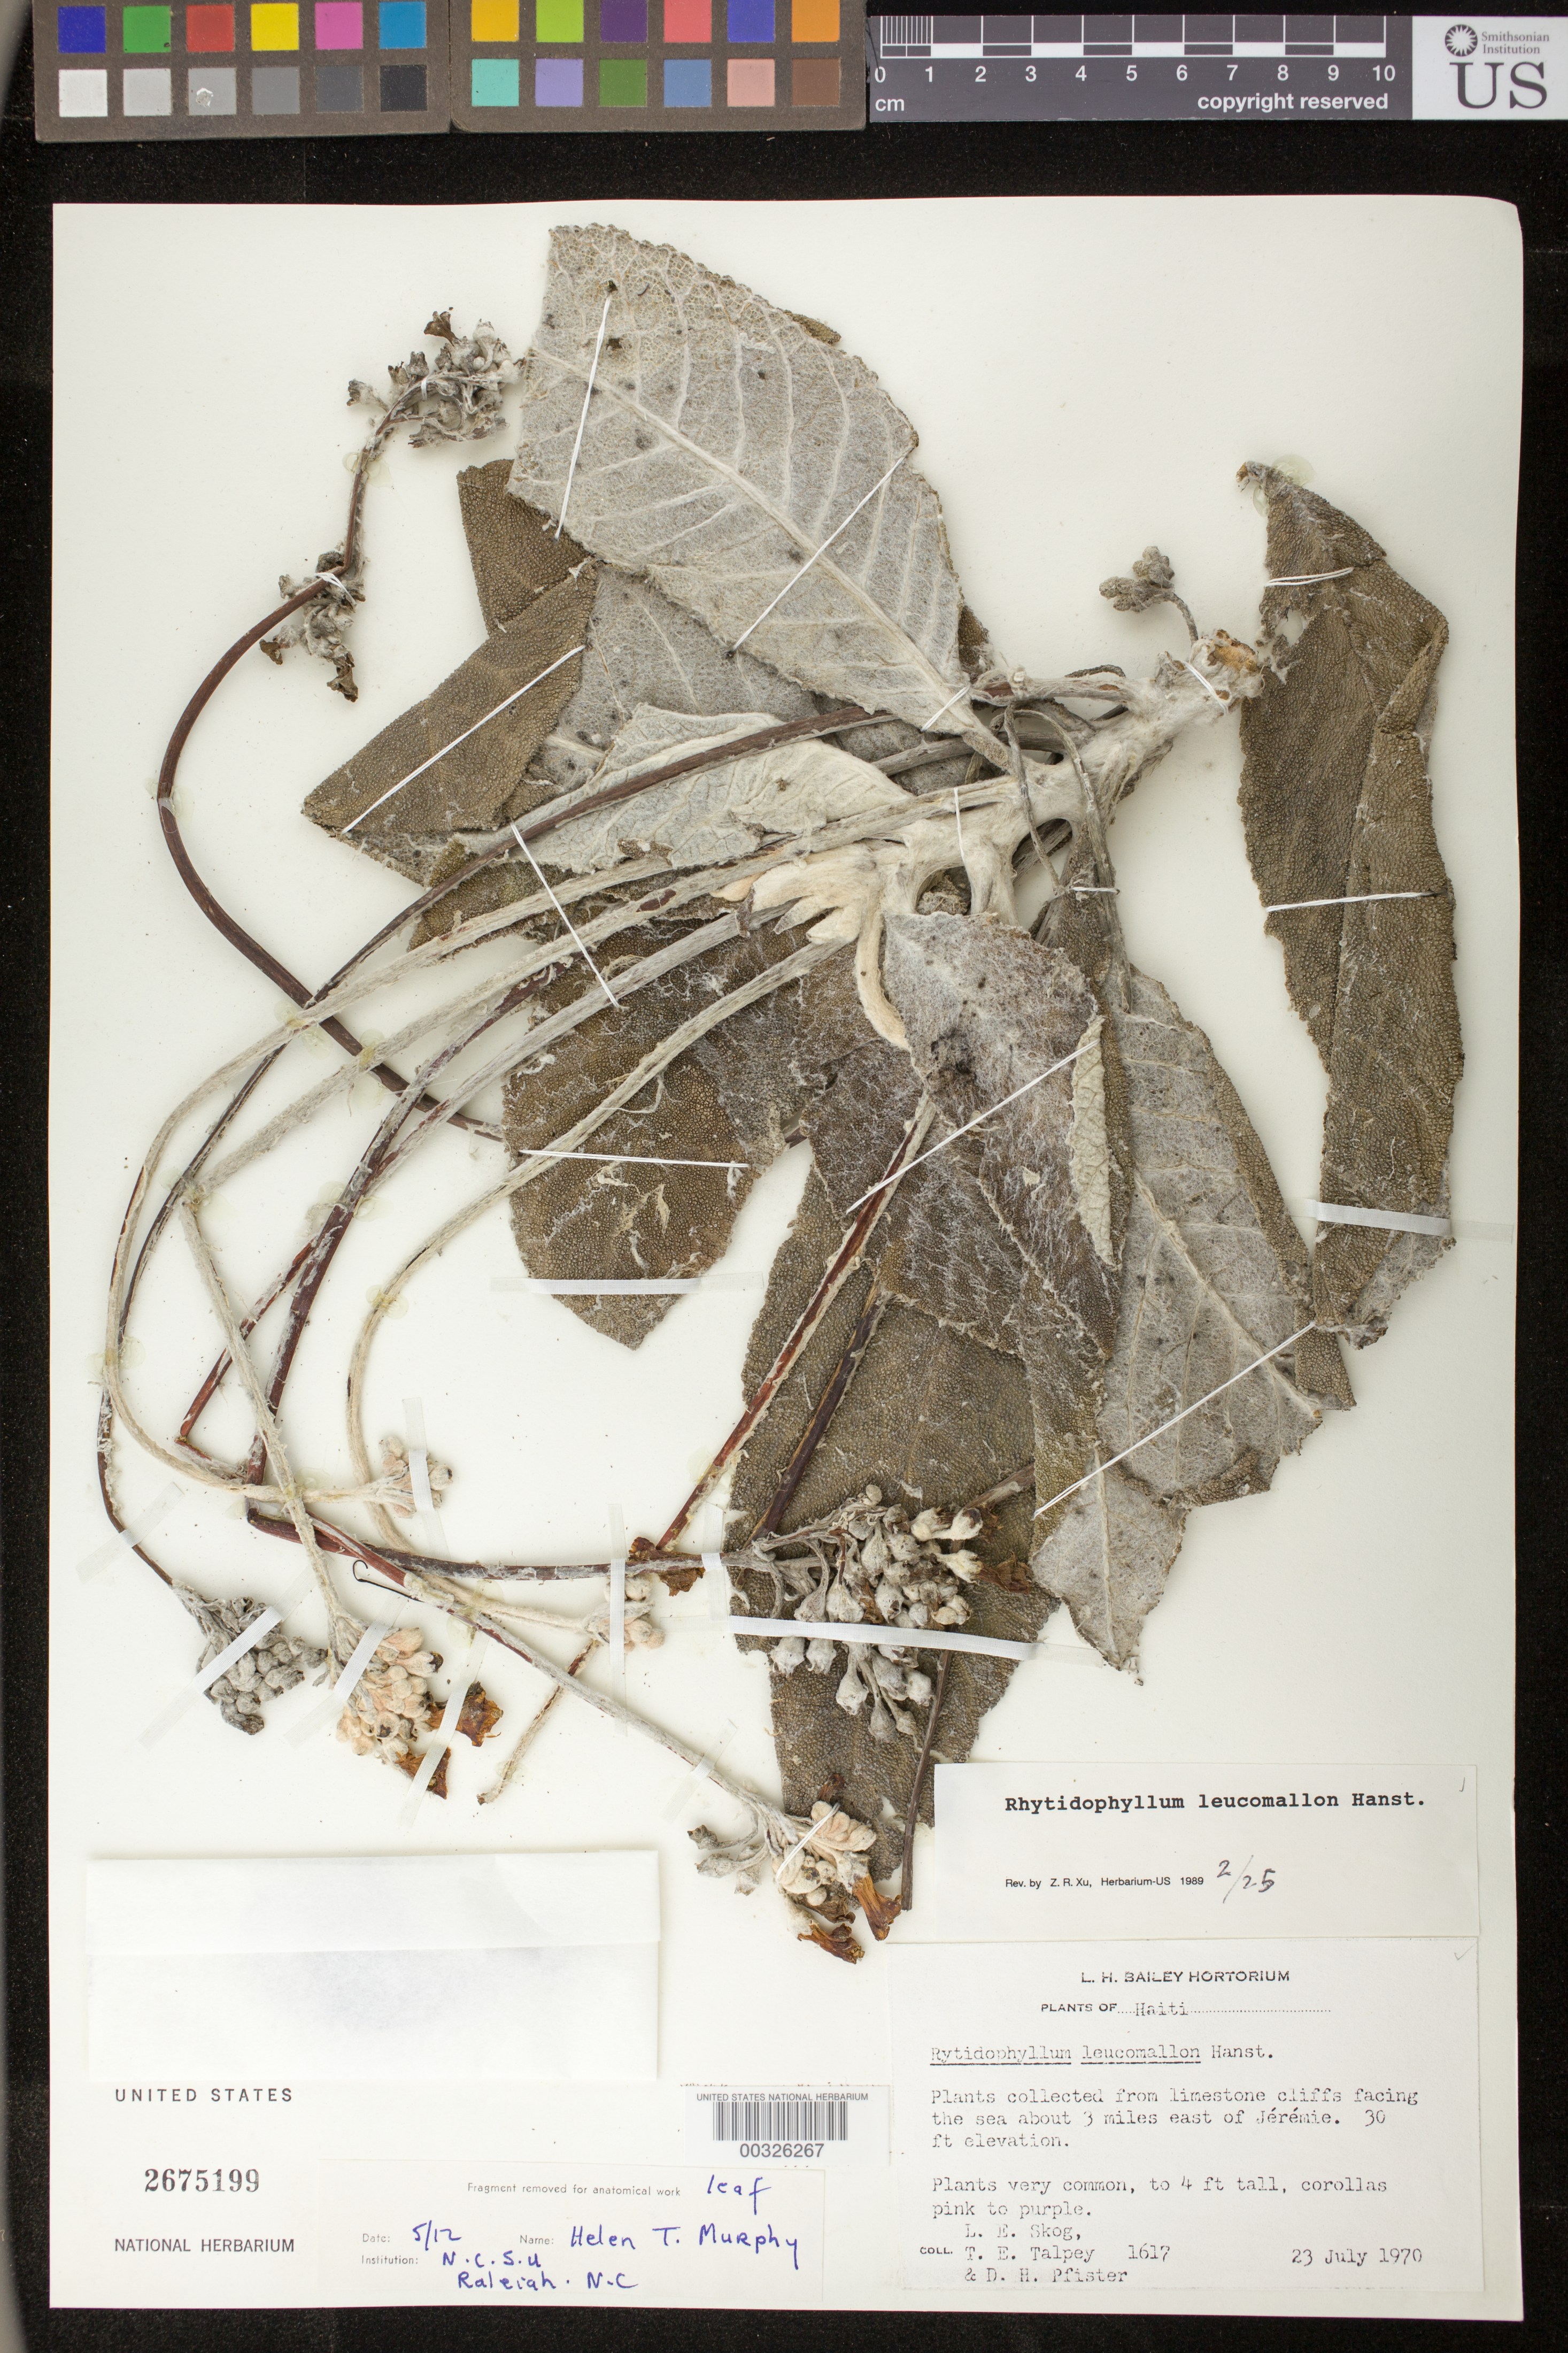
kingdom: Plantae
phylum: Tracheophyta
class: Magnoliopsida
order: Lamiales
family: Gesneriaceae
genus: Rhytidophyllum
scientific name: Rhytidophyllum leucomallon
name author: Hanst.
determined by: Skog, Laurence E.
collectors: L. E. Skog, T. Talpey & D. H. Pfister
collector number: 1617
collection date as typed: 23 Jul 1970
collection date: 1970-07-23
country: Haiti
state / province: Sud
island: Hispaniola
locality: About 3 miles E of Jérémie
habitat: Limestone cliffs facing the sea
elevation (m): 9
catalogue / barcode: US 2675199